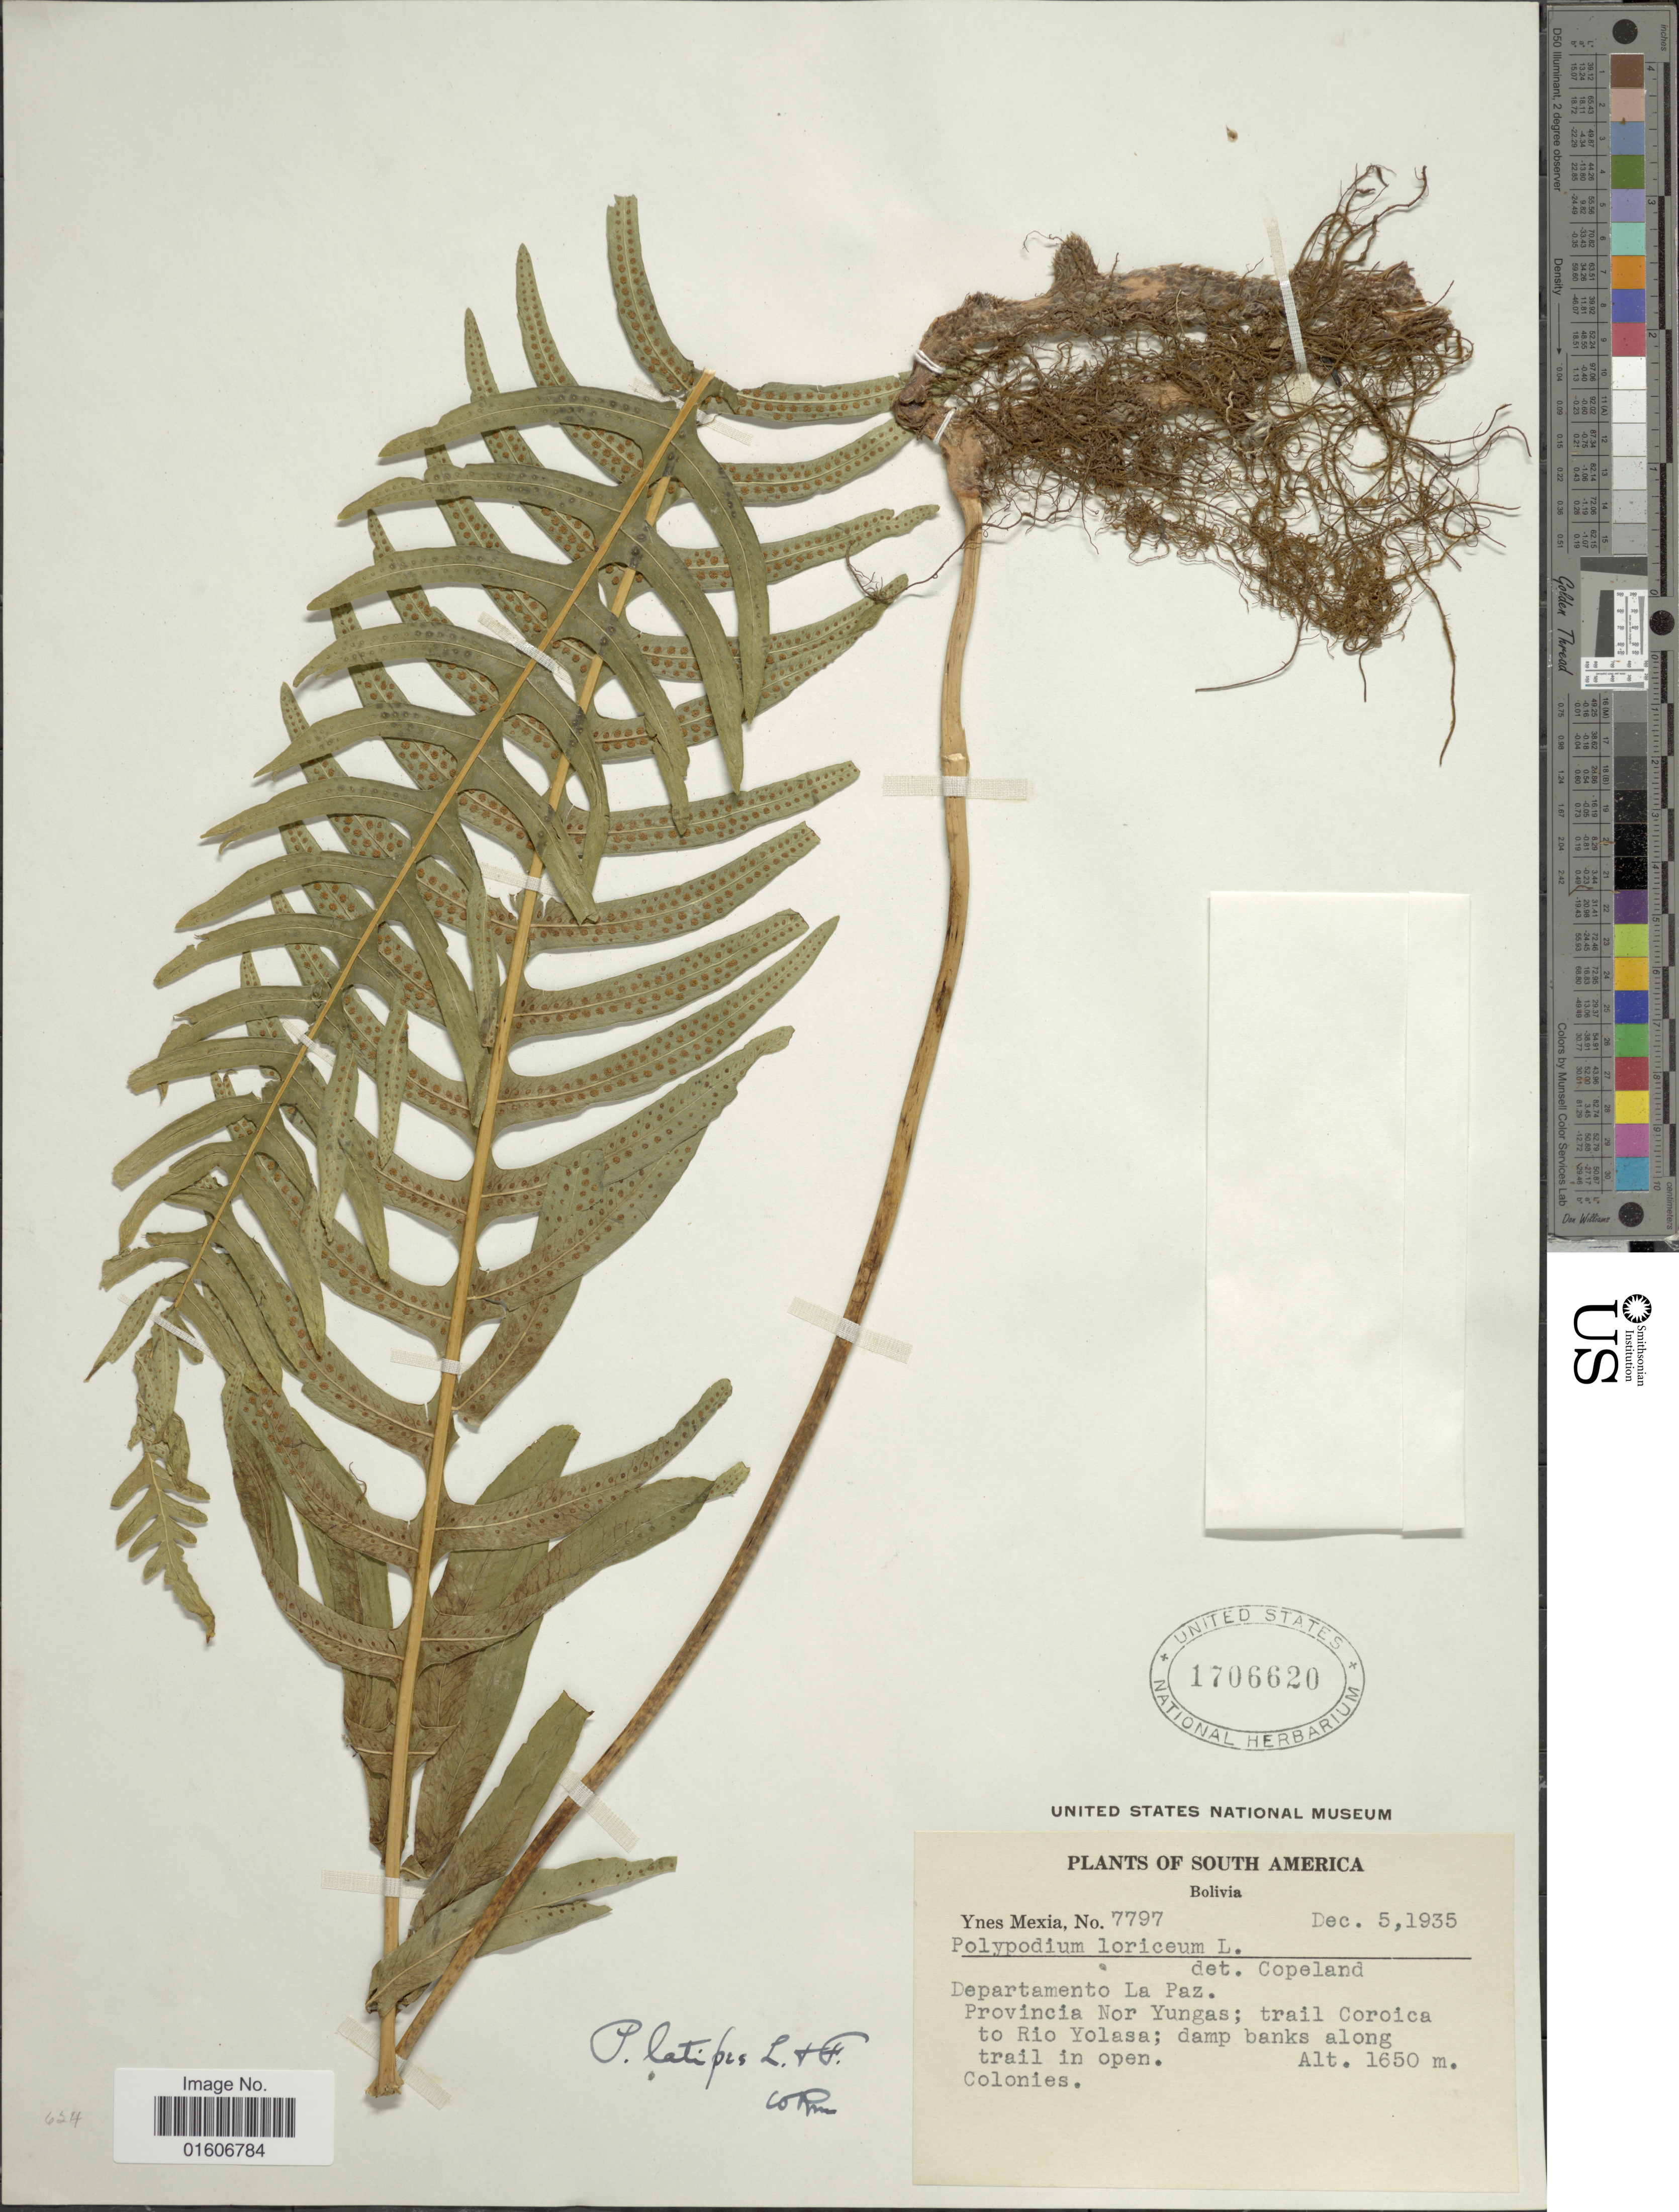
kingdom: Plantae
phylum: Tracheophyta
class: Polypodiopsida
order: Polypodiales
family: Polypodiaceae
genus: Serpocaulon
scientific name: Serpocaulon loriceum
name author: (L.) A.R. Sm.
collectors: Y. Mexia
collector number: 7797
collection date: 1935-12-05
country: Bolivia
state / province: La Paz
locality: Departamento La Paz, Province nor Yungasl trail to Rio Yolasa; damp banks along trail in open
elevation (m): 1650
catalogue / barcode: US 1706620